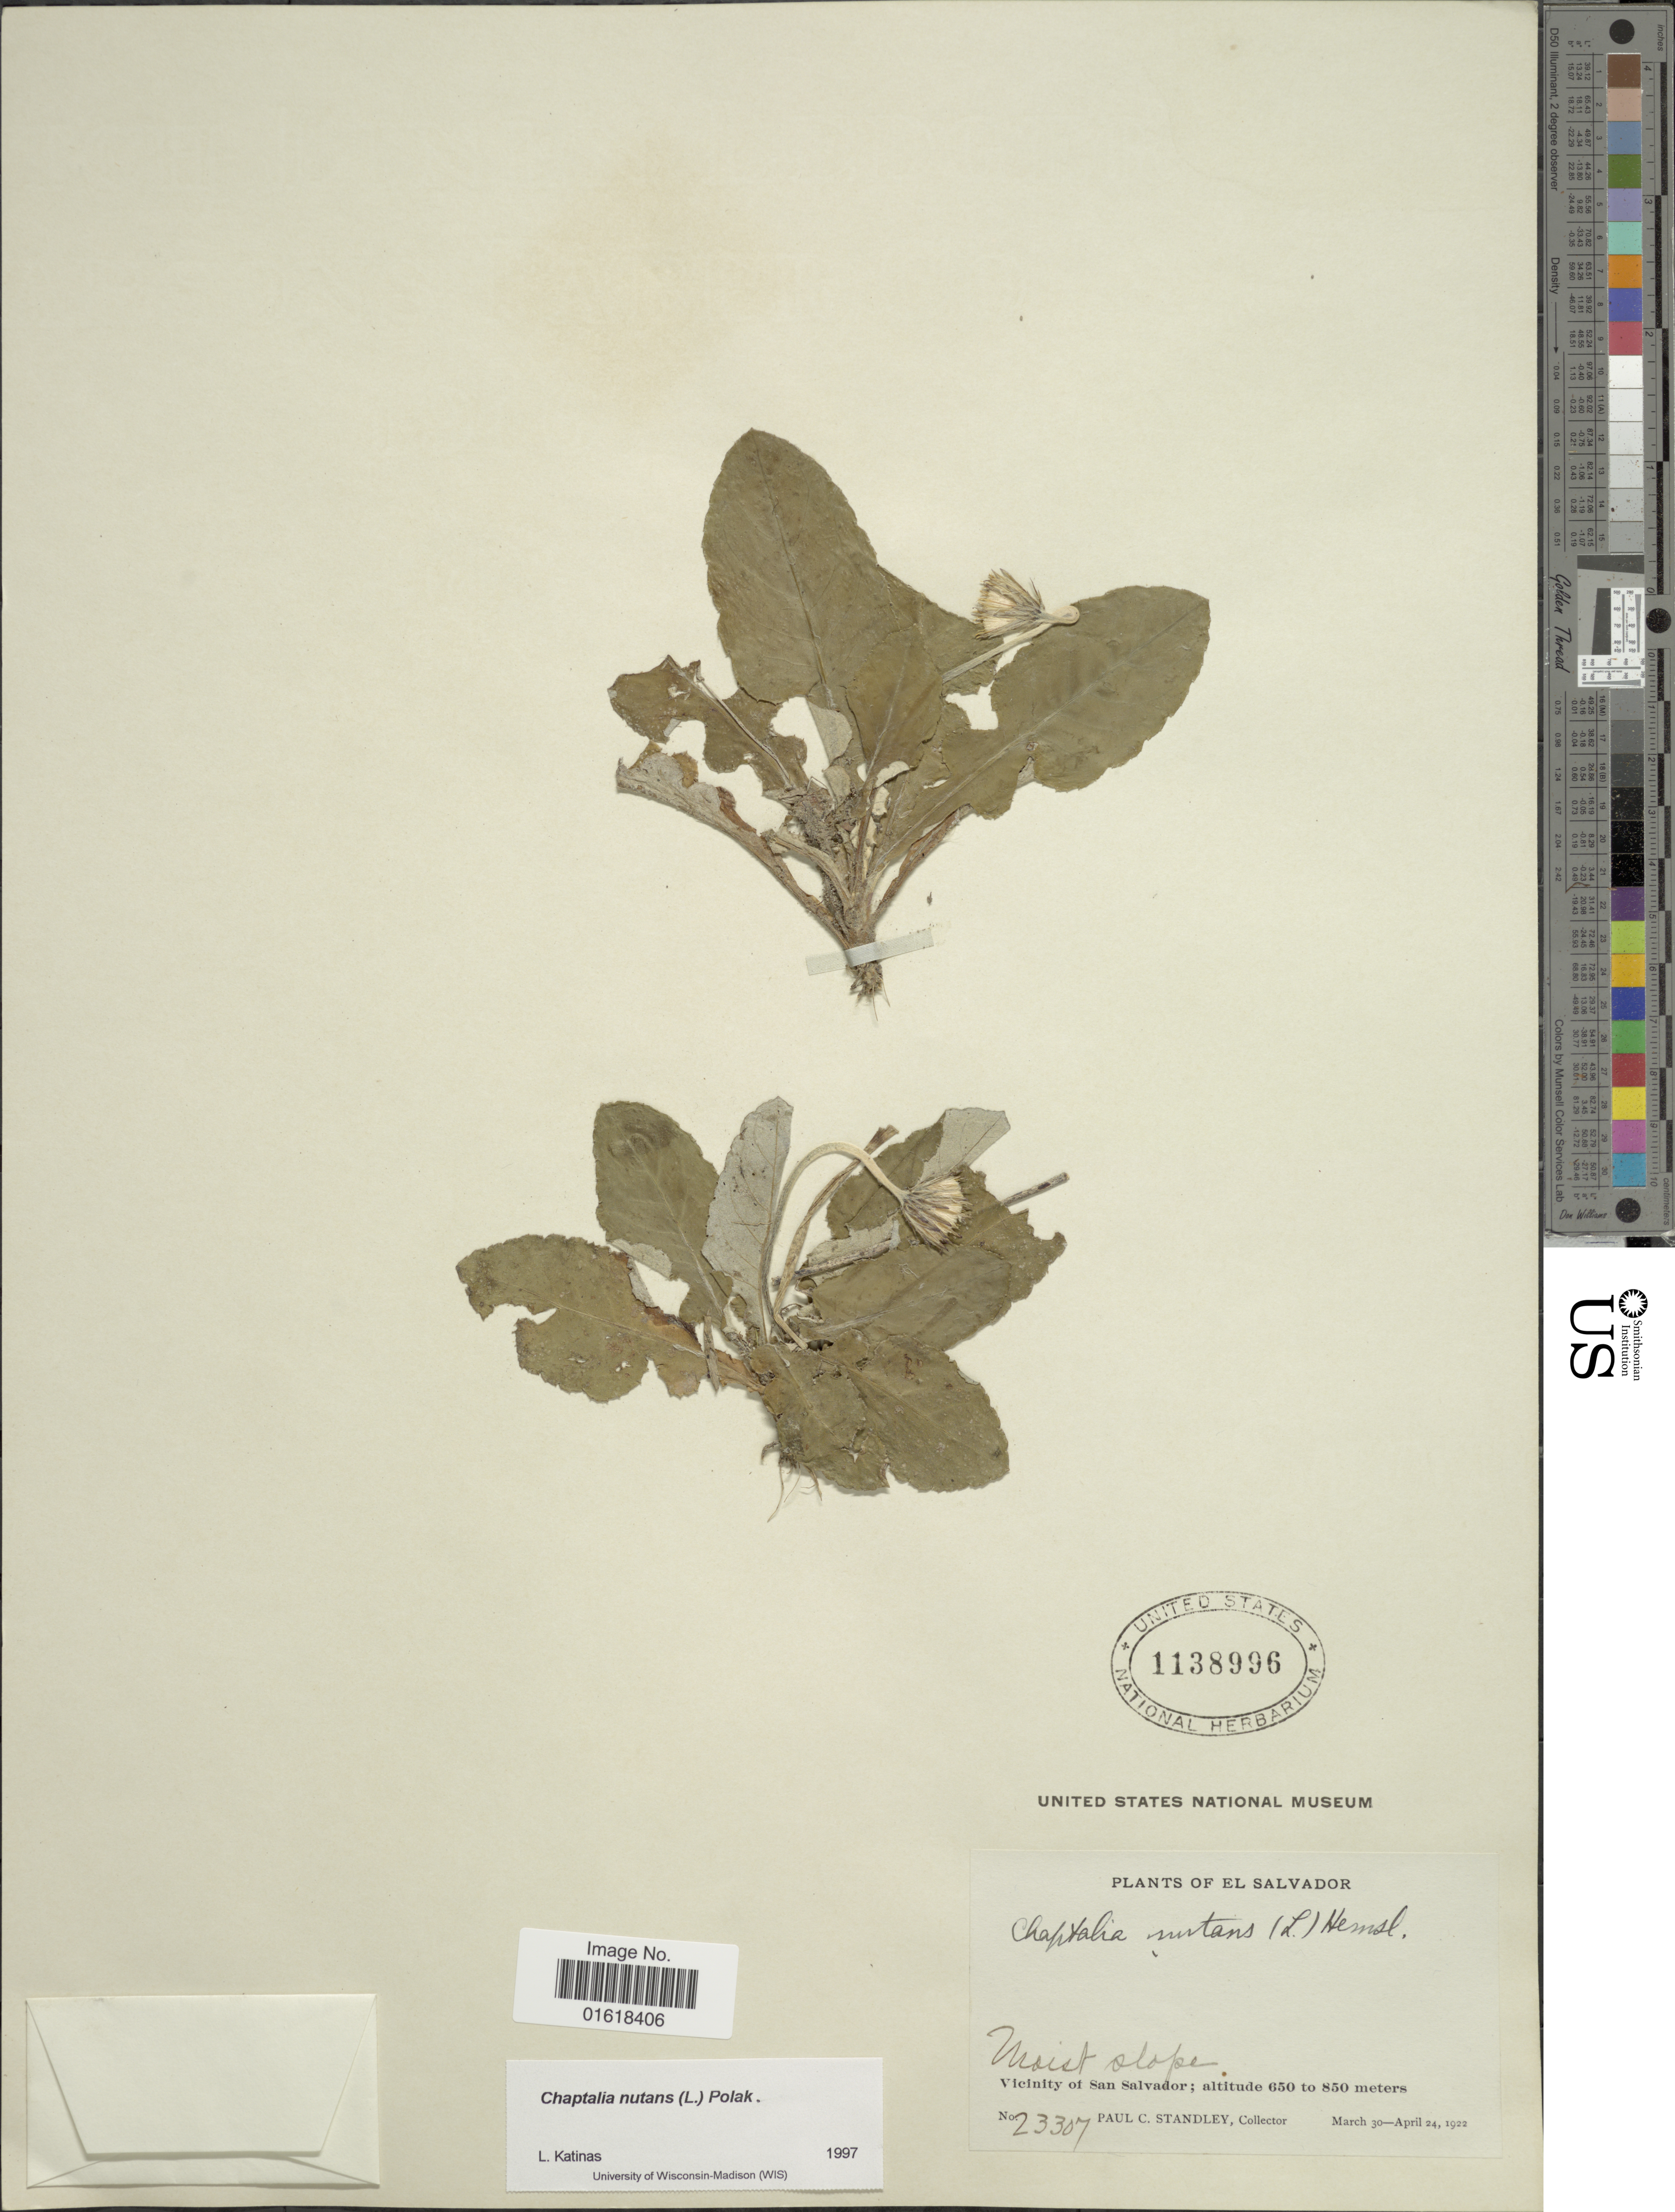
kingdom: Plantae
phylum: Tracheophyta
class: Magnoliopsida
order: Asterales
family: Asteraceae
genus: Chaptalia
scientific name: Chaptalia nutans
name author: (L.) Pol.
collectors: P. C. Standley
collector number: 23307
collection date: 1922-03-30/1922-04-24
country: El Salvador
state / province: San Salvador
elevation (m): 650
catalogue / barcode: US 1138996